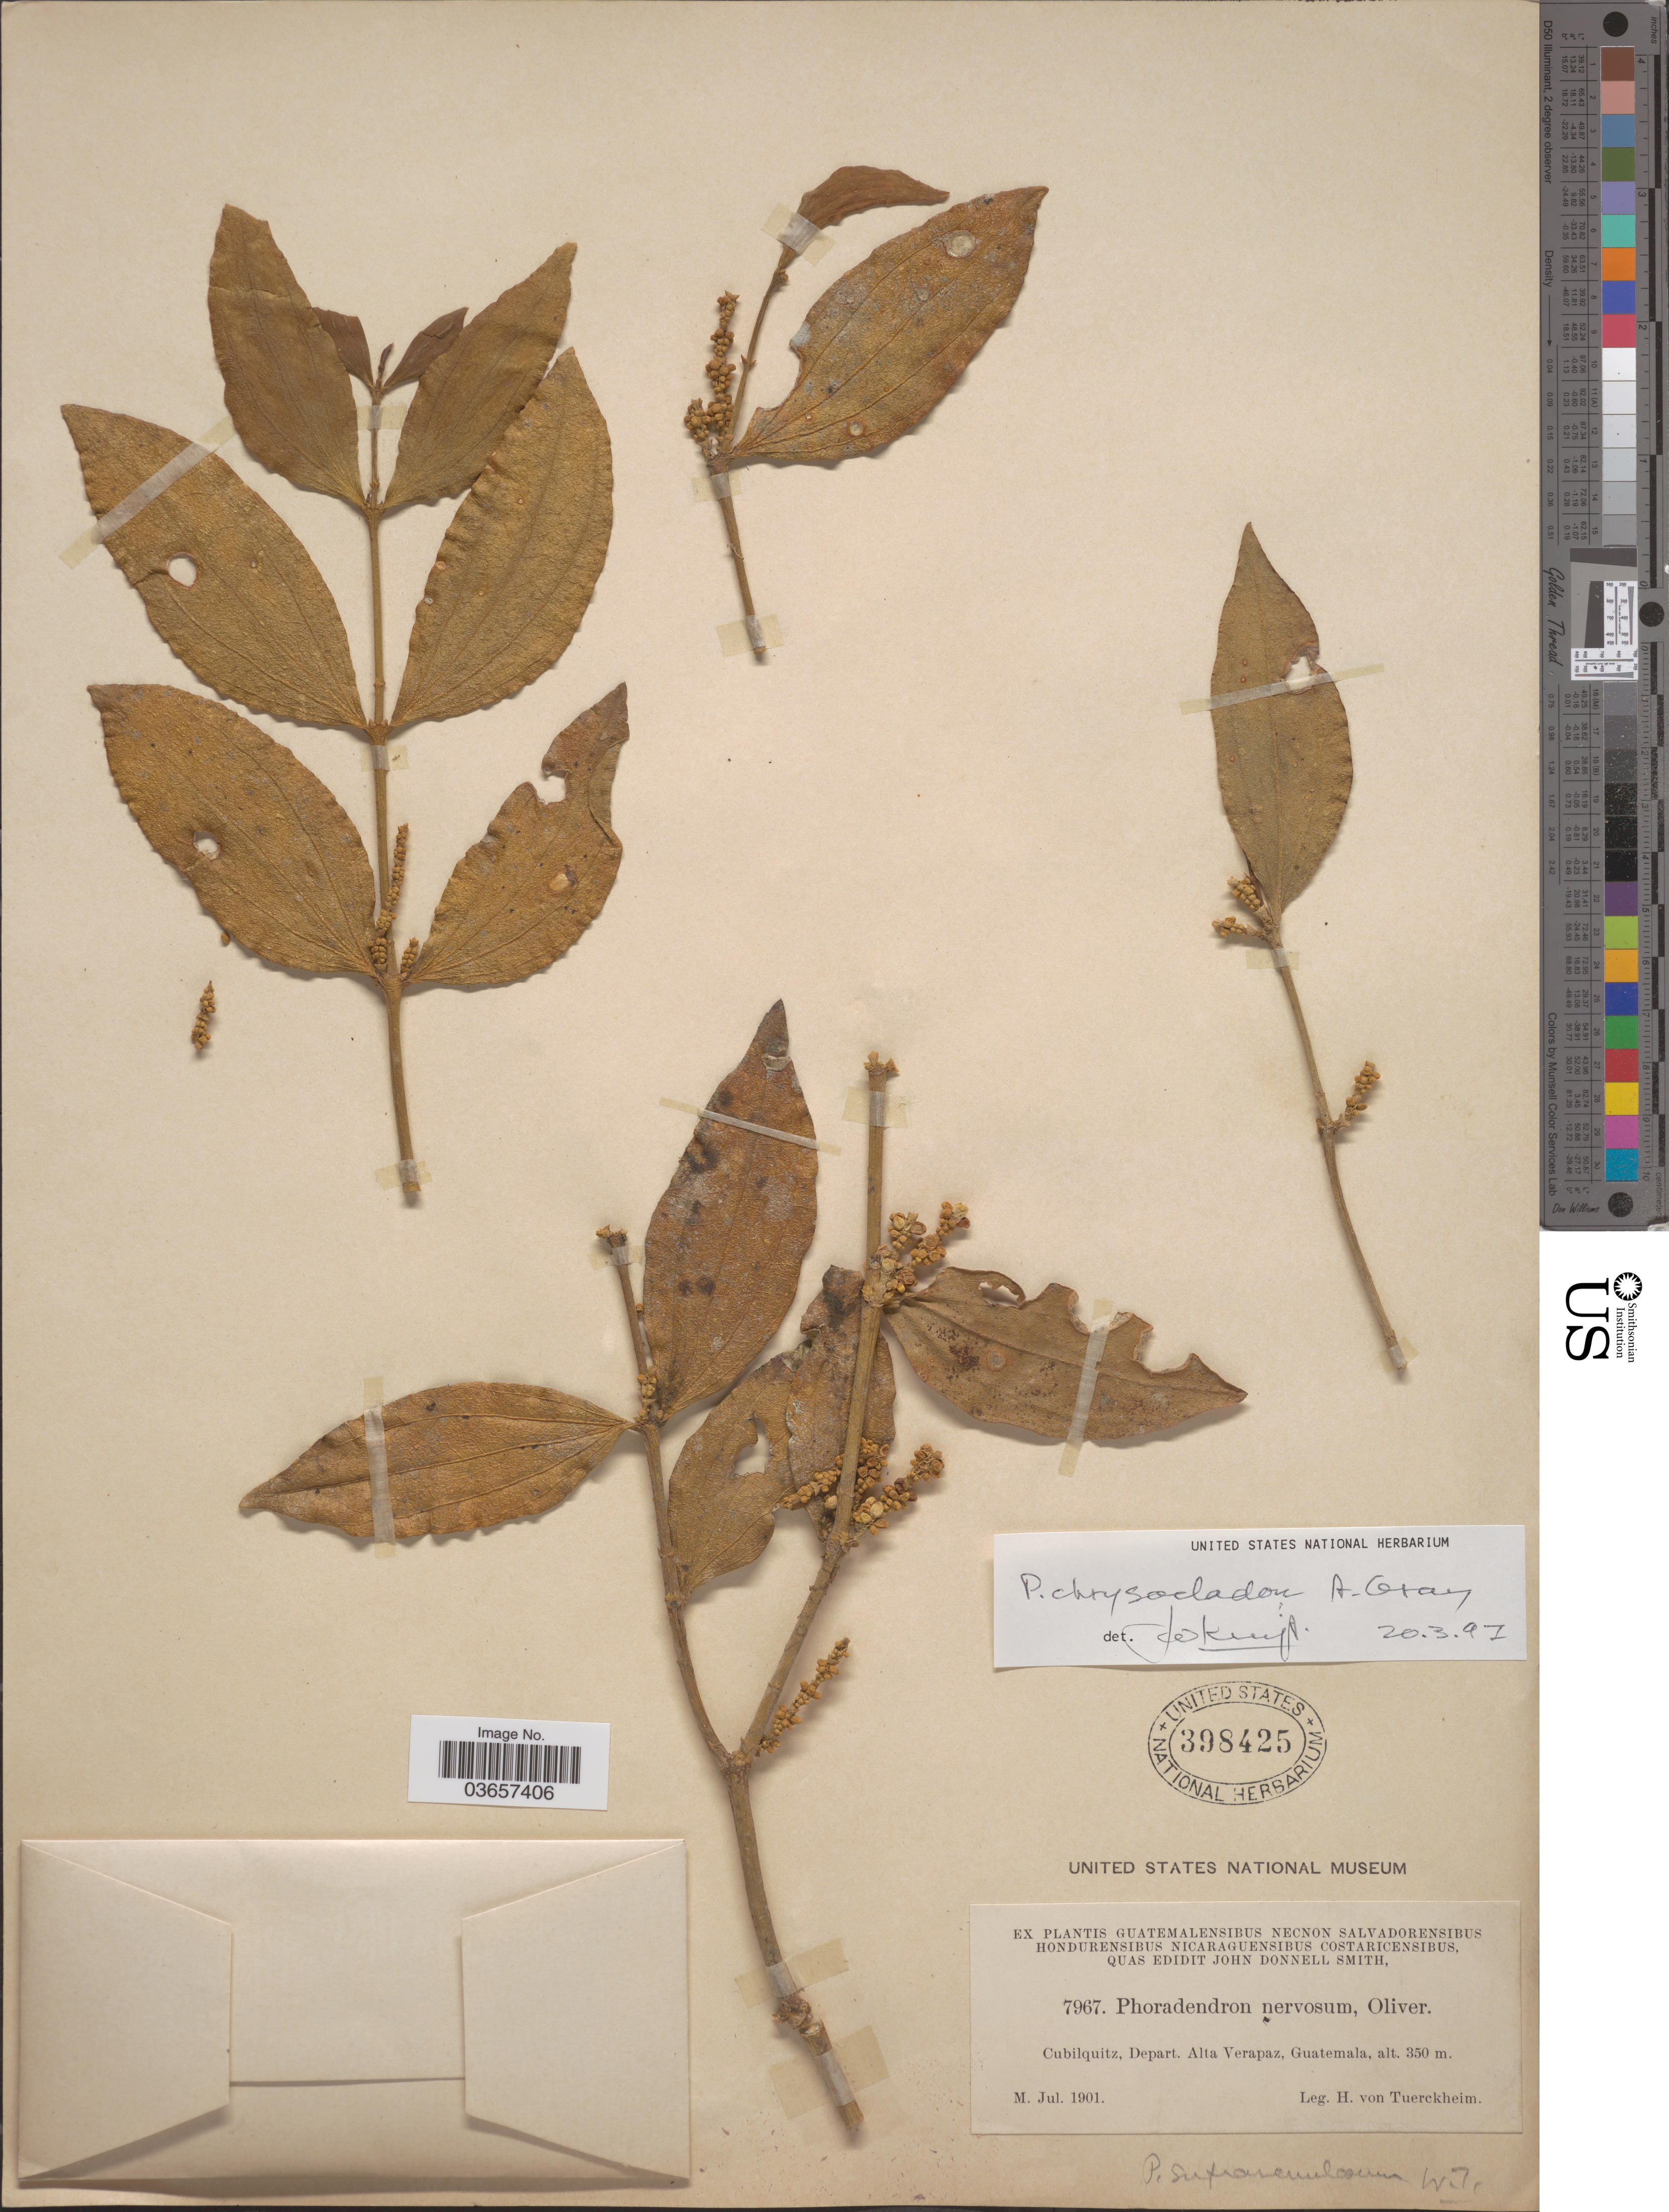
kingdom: Plantae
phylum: Tracheophyta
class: Magnoliopsida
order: Santalales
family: Viscaceae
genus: Phoradendron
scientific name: Phoradendron chrysocladon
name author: A. Gray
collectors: H. von Türckheim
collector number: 7967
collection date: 1901-07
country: Guatemala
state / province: Alta Verapaz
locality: Cubilquitz, Depart. Alta Verapaz.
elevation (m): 350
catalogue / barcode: US 398425